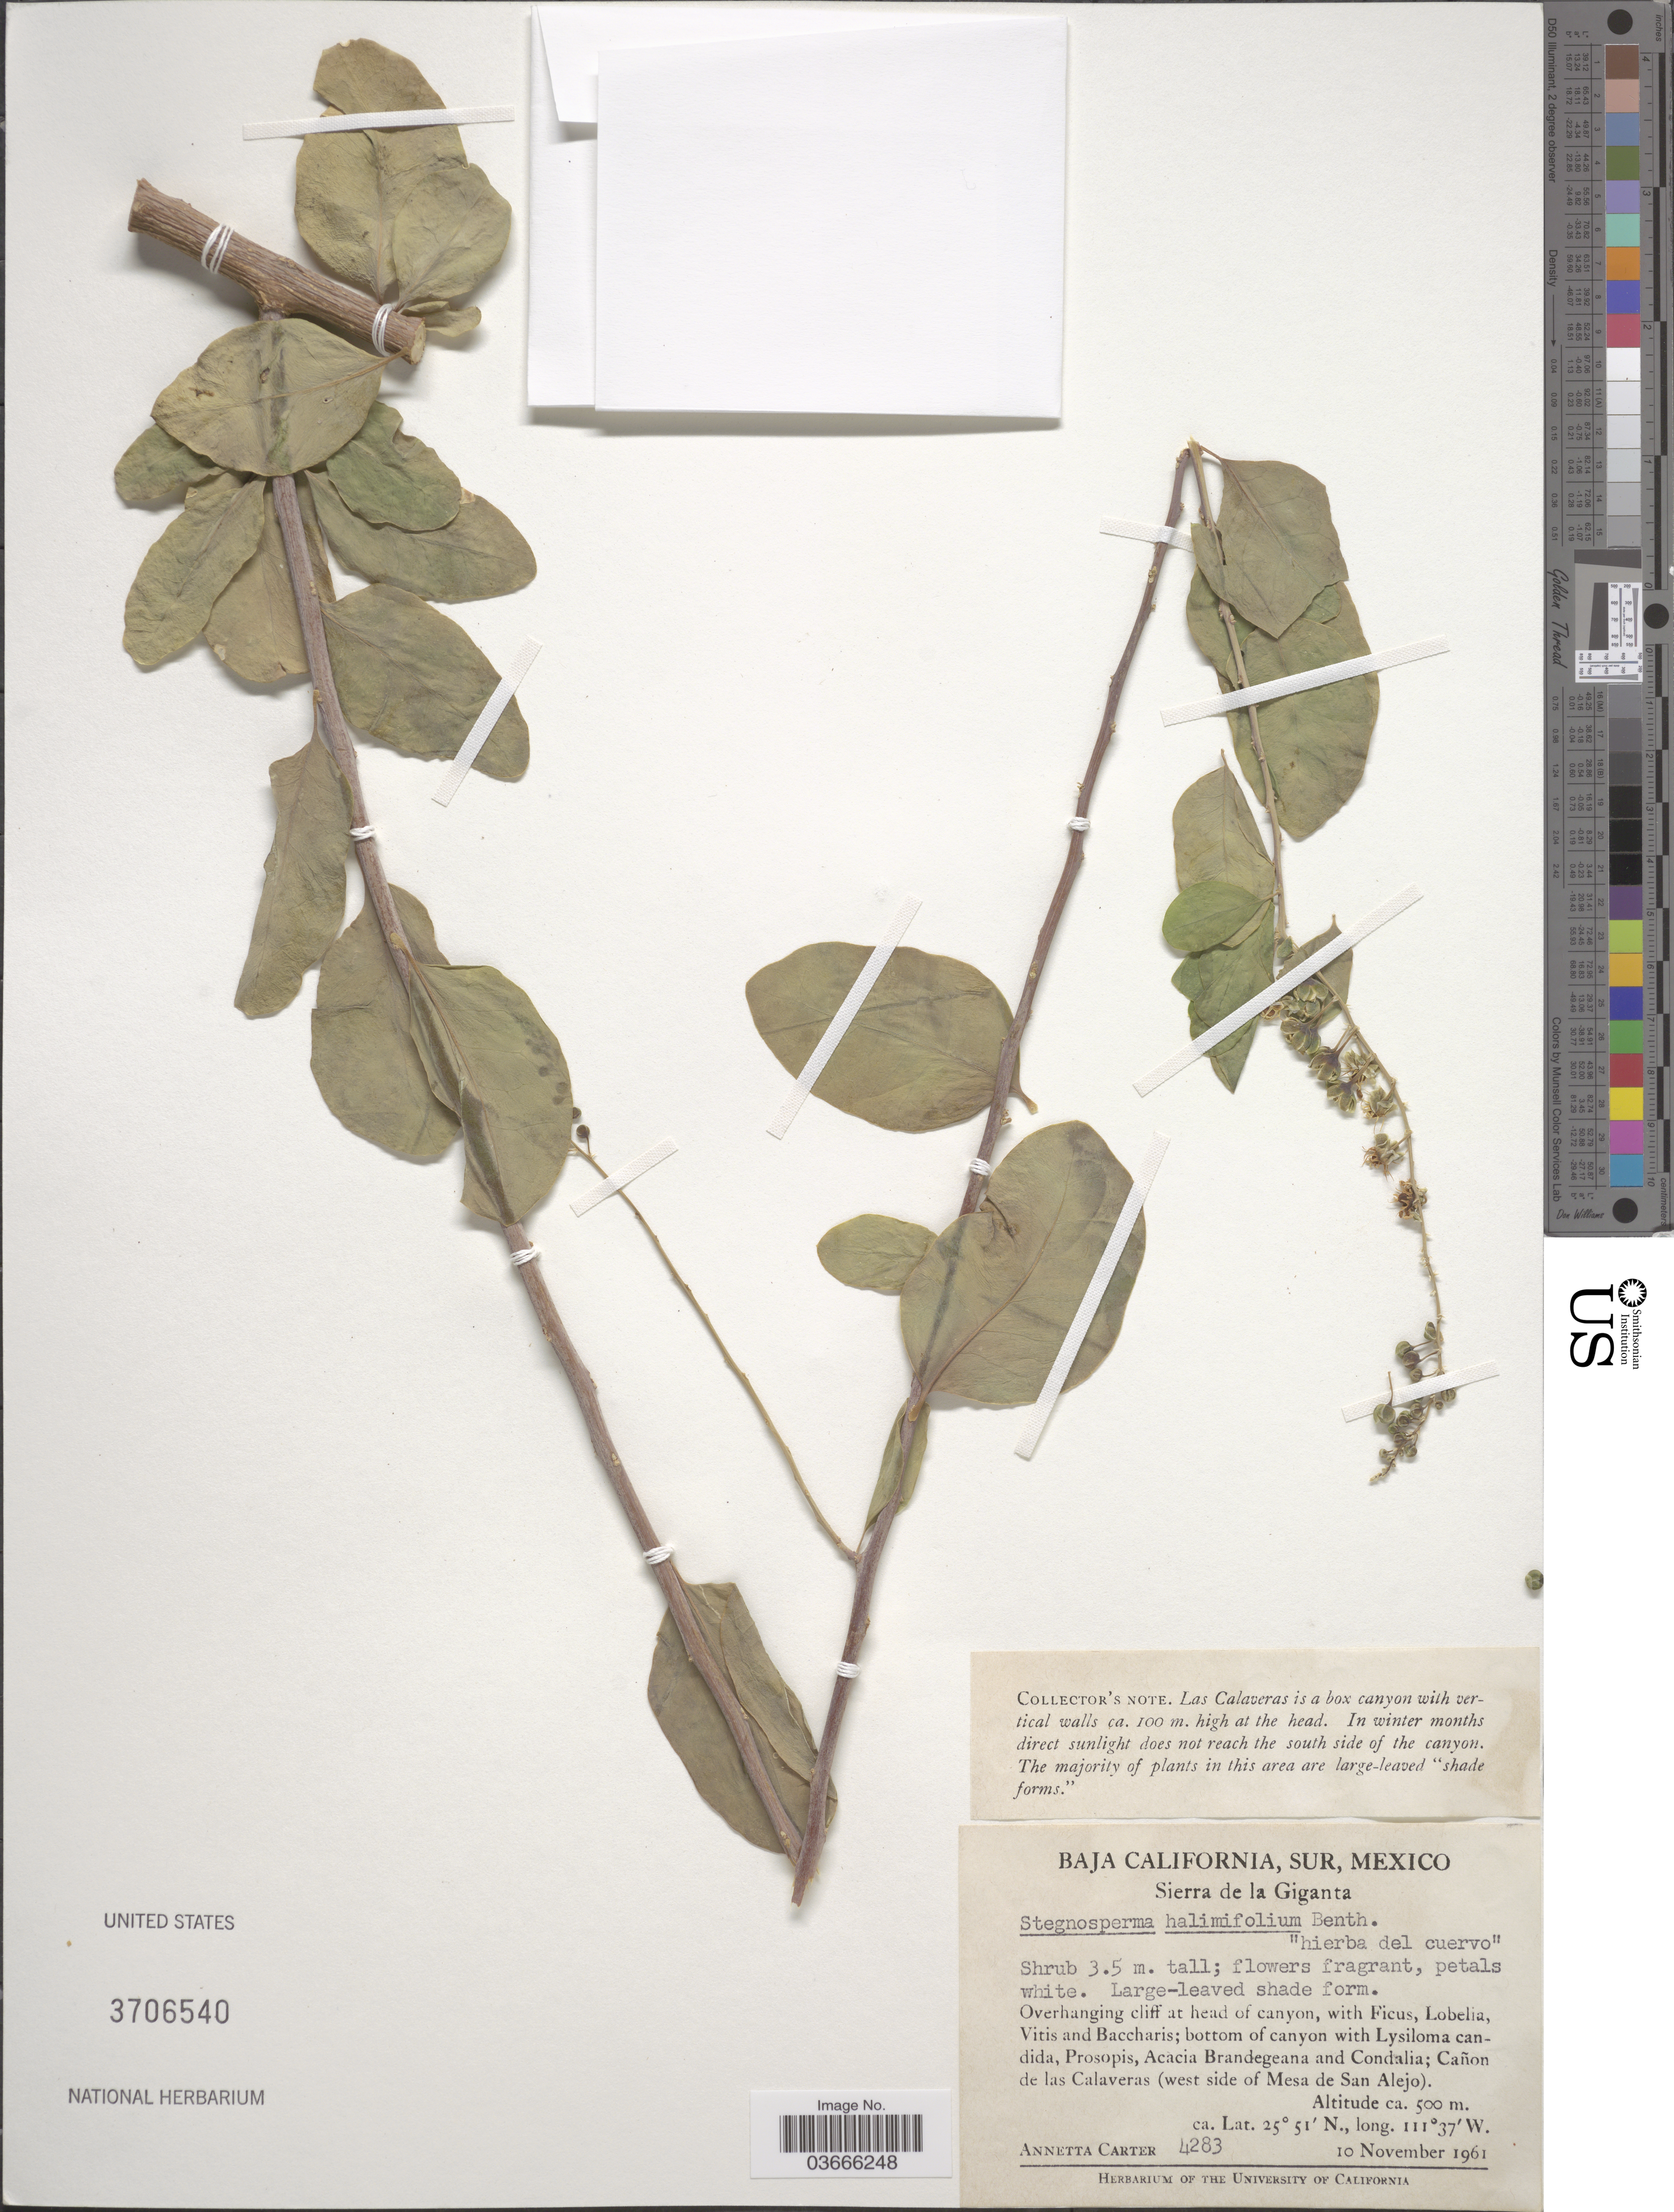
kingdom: Plantae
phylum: Tracheophyta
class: Magnoliopsida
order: Caryophyllales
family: Stegnospermataceae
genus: Stegnosperma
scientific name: Stegnosperma halimifolium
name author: Benth.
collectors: A. Carter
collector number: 4283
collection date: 1961-11-10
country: Mexico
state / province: Baja California Sur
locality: Sierra de la Giganta. Cañon de las Calaveras (west side of Mesa de San Alejo).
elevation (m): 500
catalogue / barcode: US 3706540